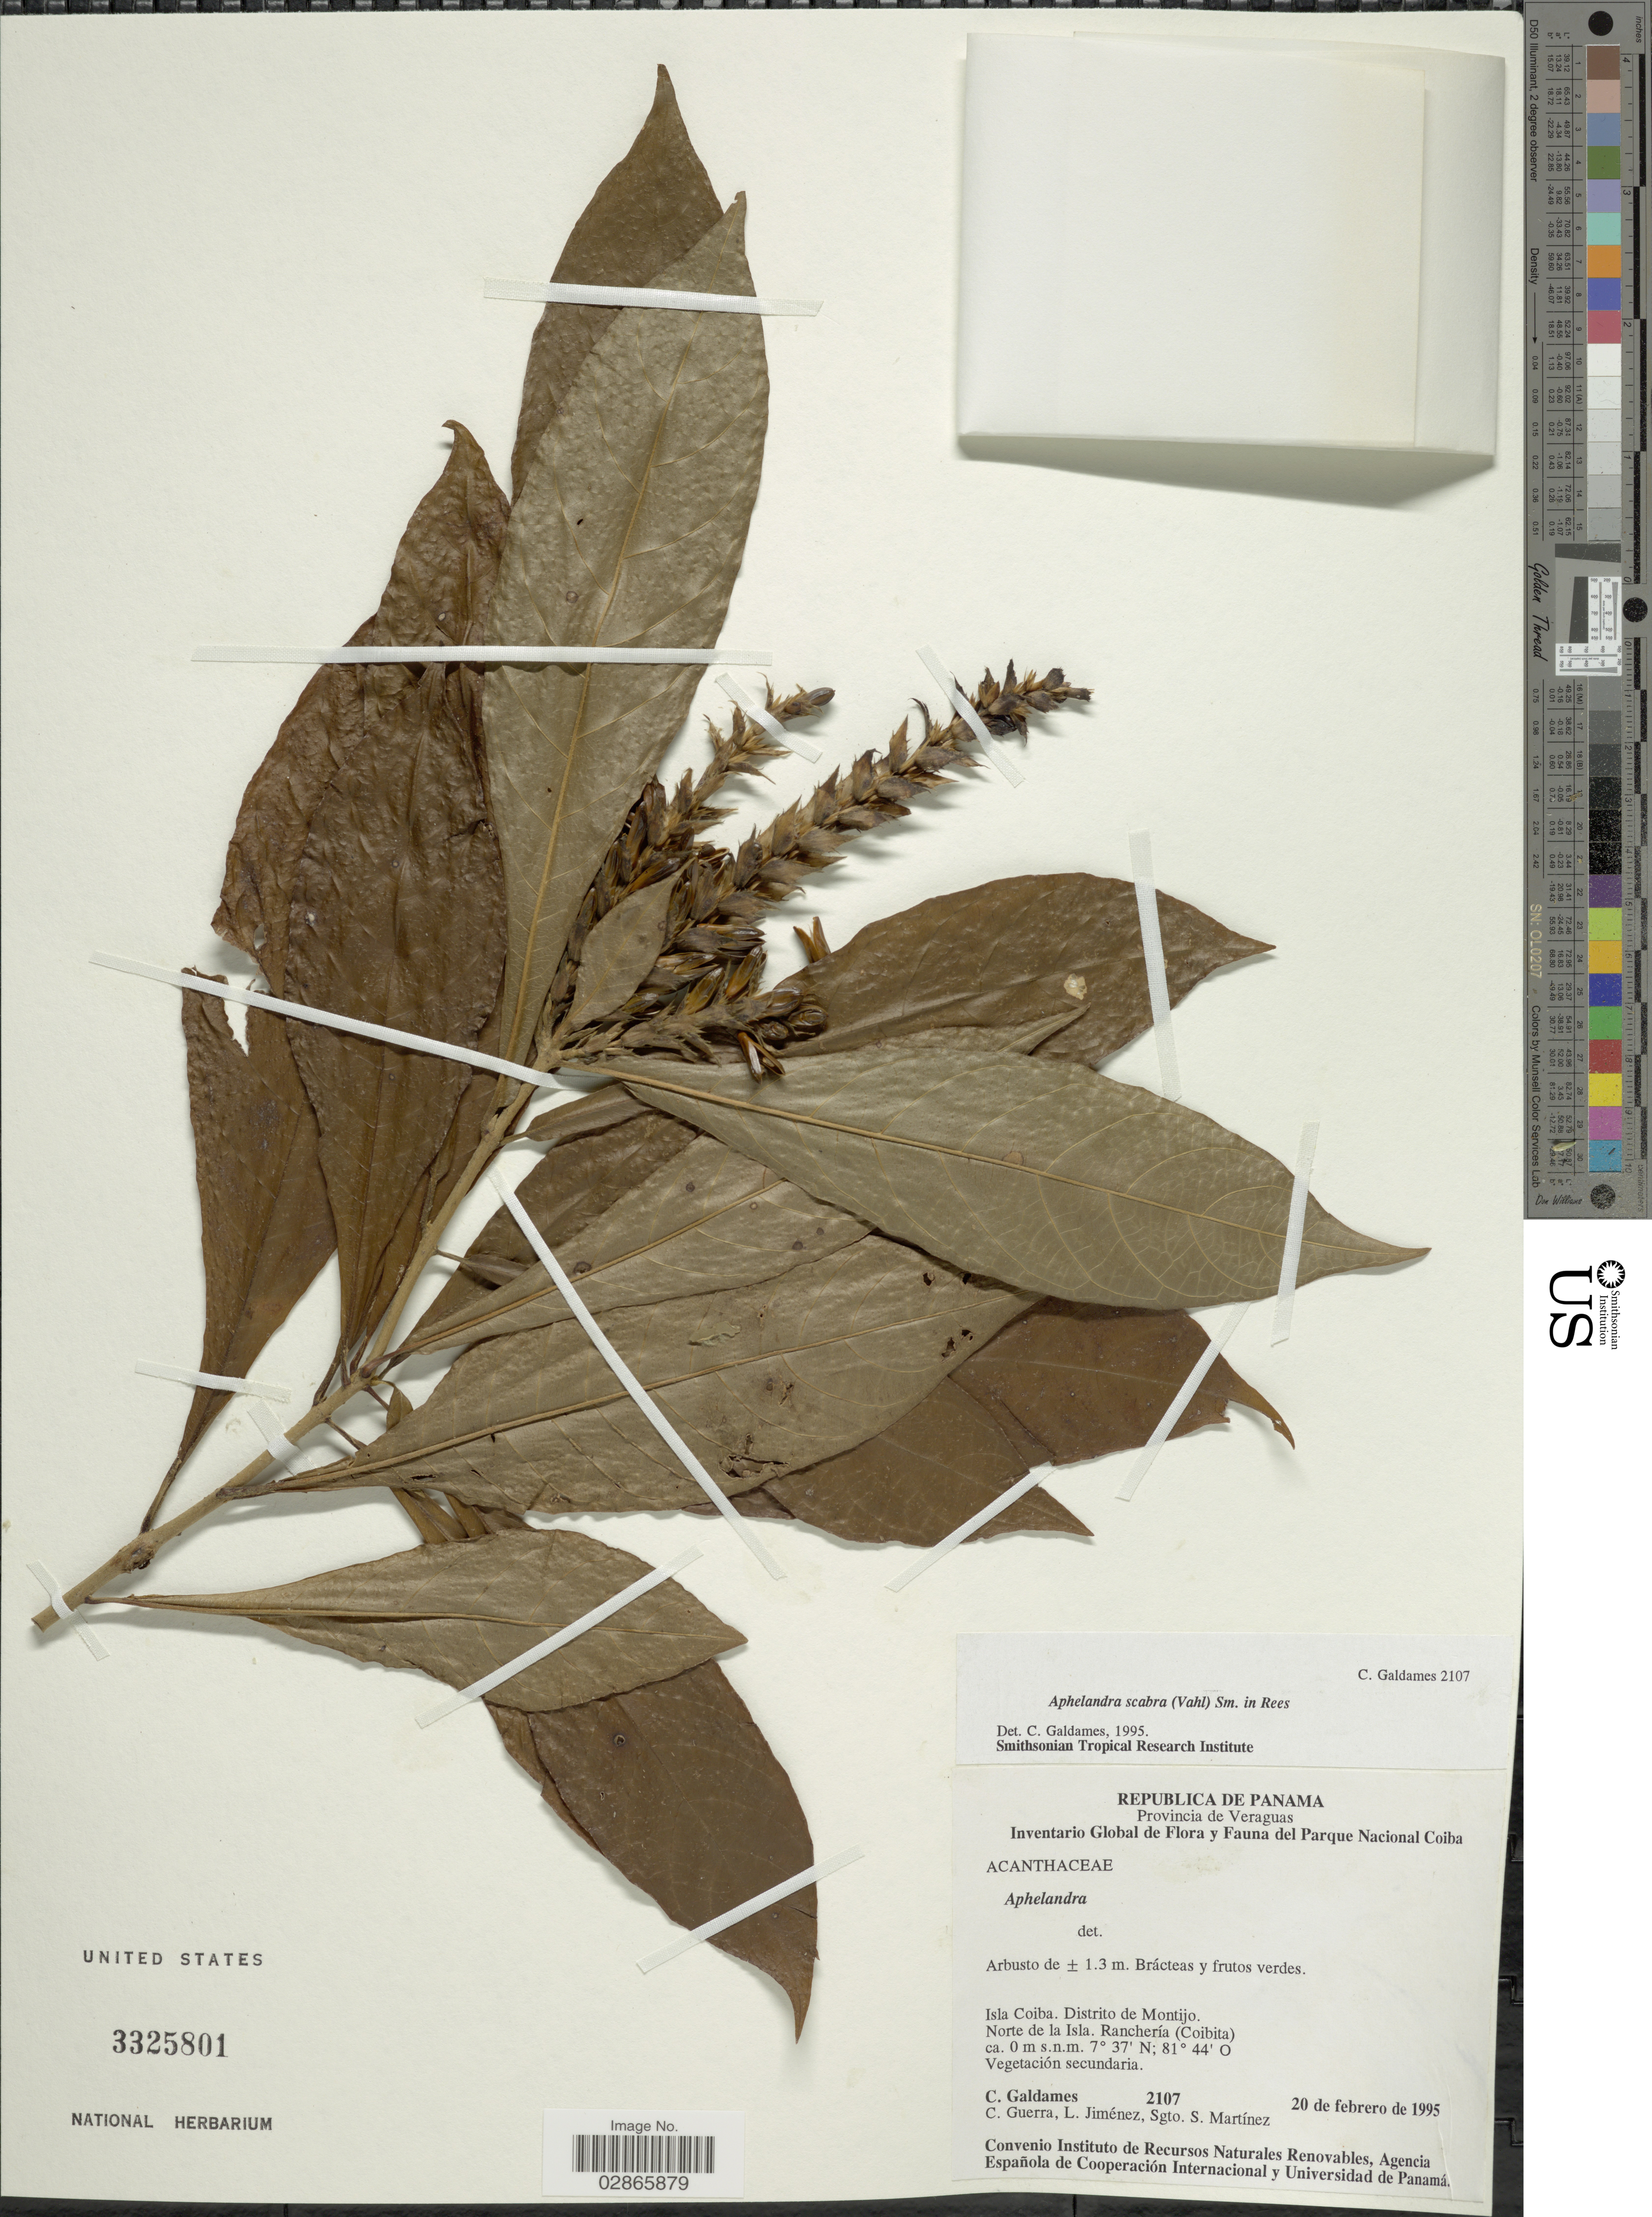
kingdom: Plantae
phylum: Tracheophyta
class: Magnoliopsida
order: Lamiales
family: Acanthaceae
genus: Aphelandra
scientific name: Aphelandra deppeana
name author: Schltdl. & Cham.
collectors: C. Galdames, C. Guerra, L. Jiménez & S. Martínez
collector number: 2107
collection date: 1995-02-20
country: Panama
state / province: Veraguas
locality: Isla Coiba. Distrito de Montijo. Norte de la Isla, Ranchería (Coibita).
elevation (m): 0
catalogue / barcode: US 3325801